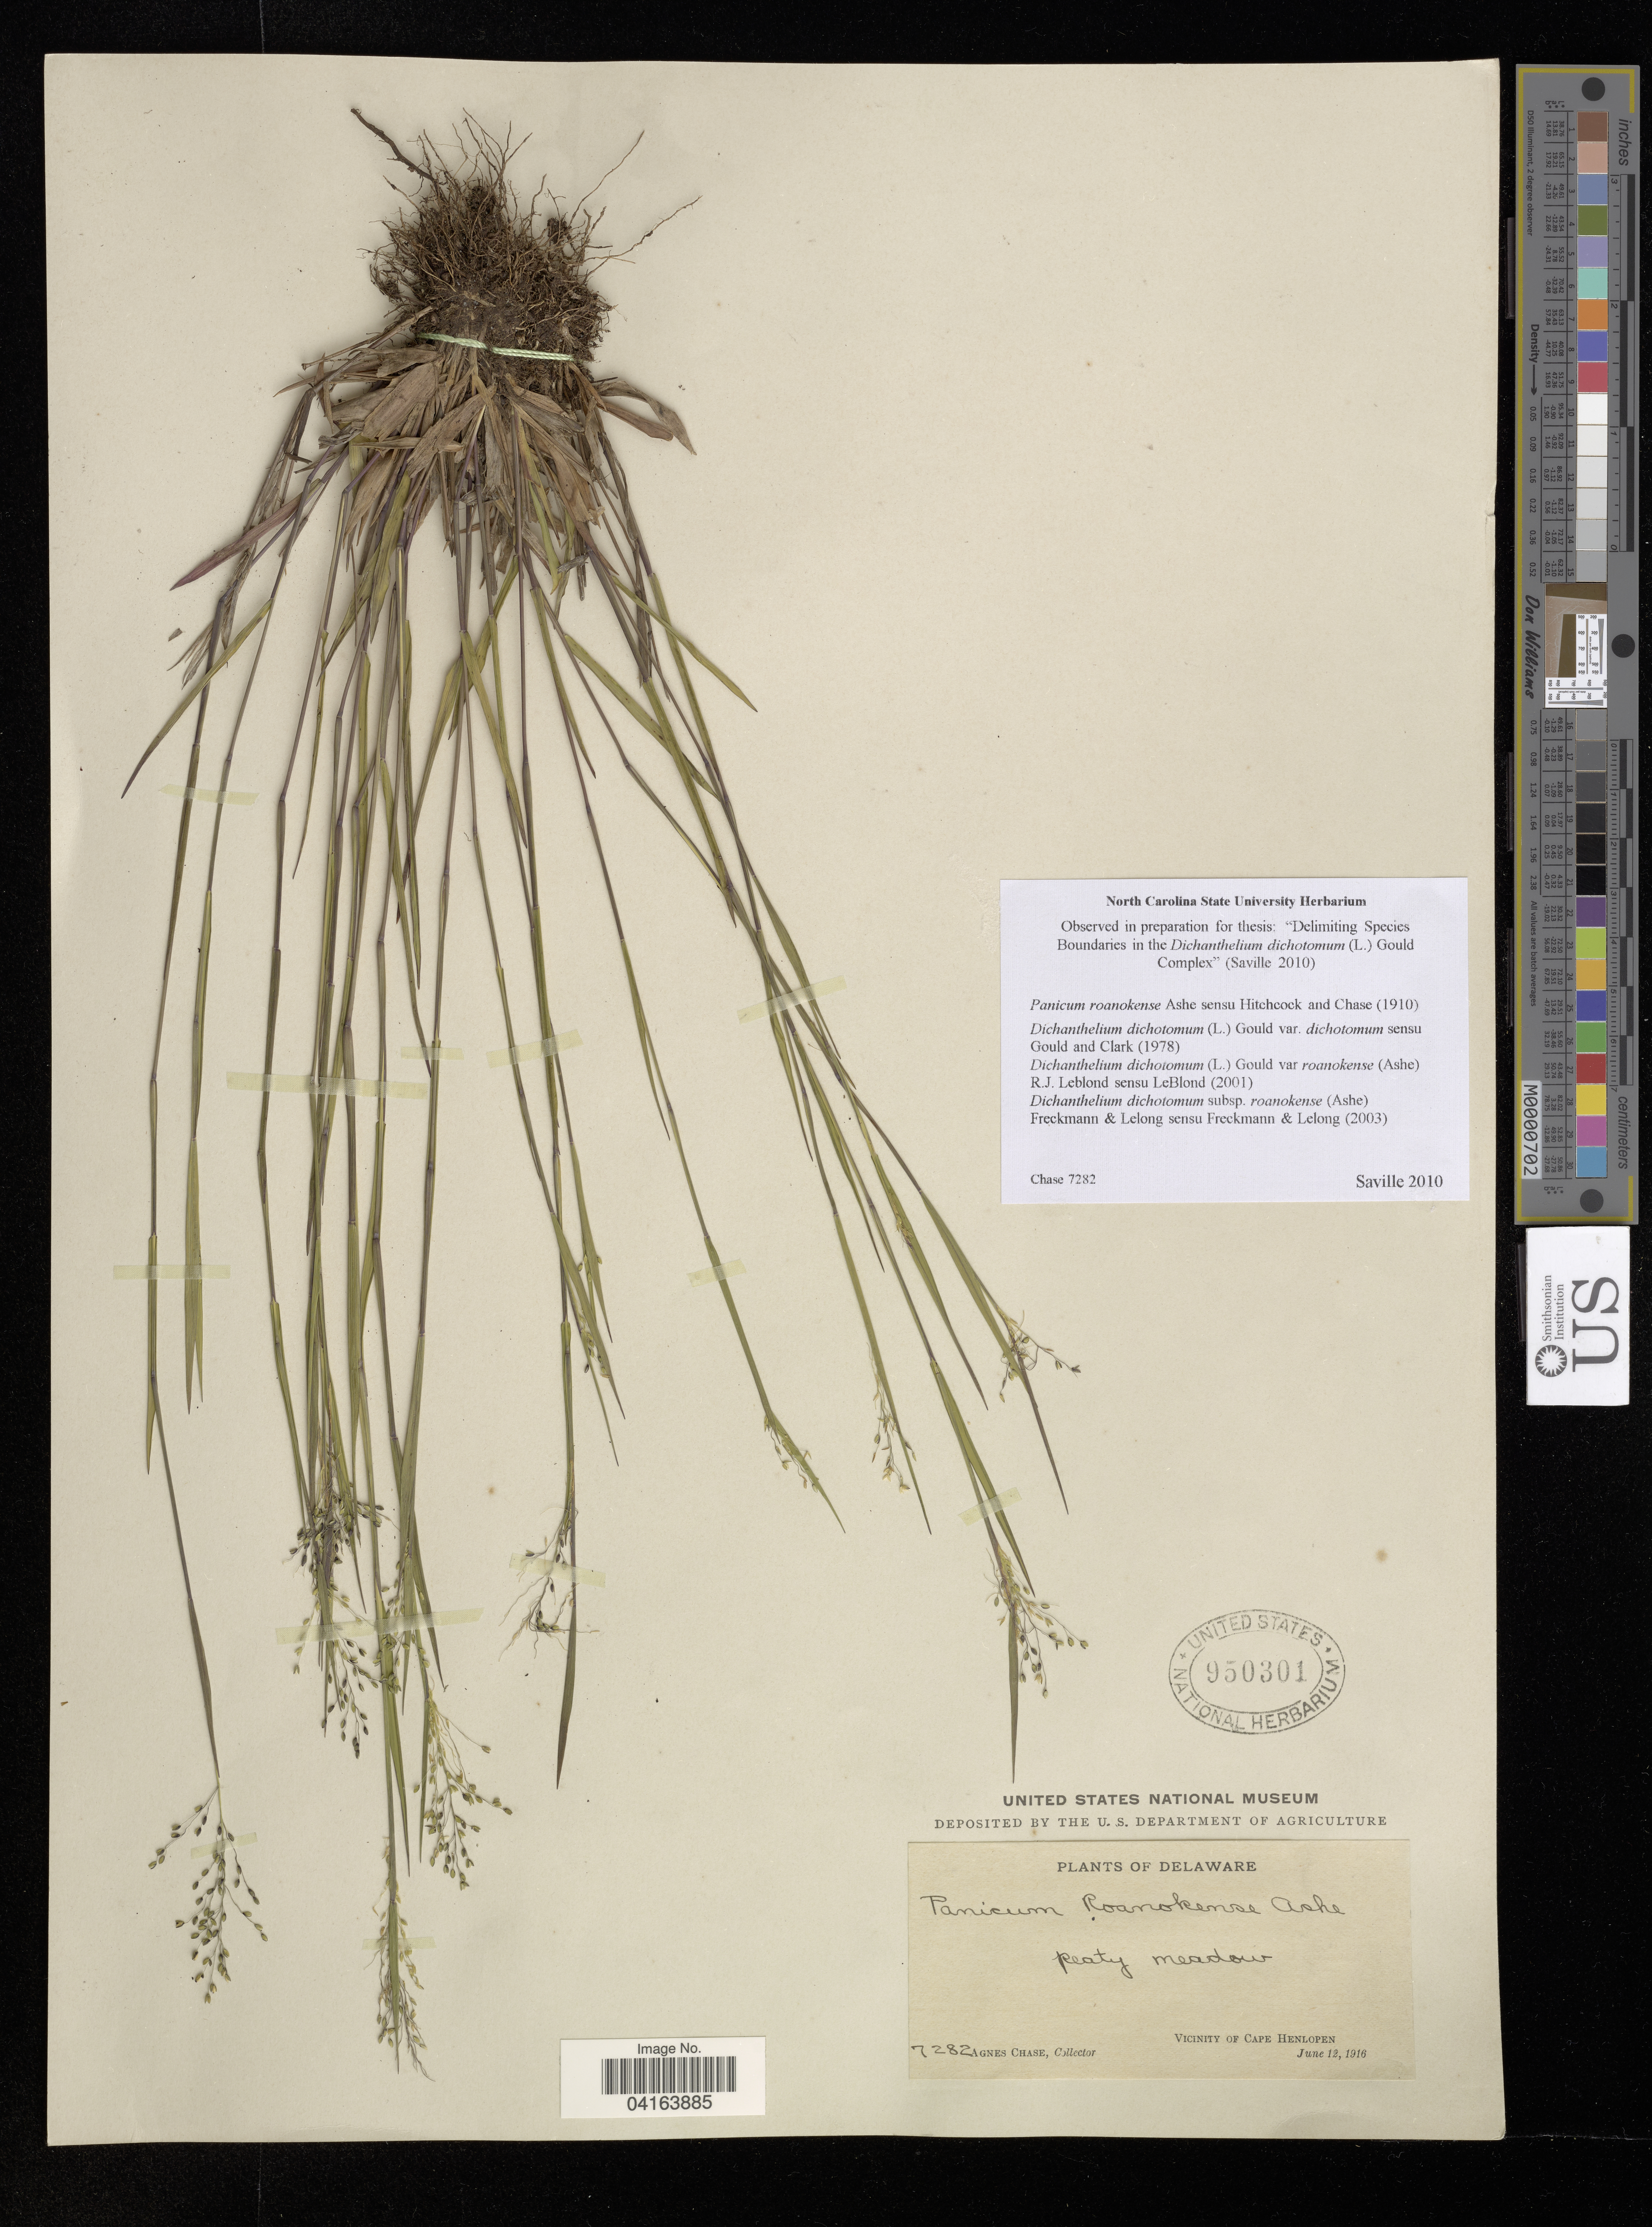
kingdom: Plantae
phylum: Tracheophyta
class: Liliopsida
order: Poales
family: Poaceae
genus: Dichanthelium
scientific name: Dichanthelium dichotomum subsp. roanokense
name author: (Ashe) LeBlond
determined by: Saville, A. C., (NCSC), North Carolina State University (UNITED STATES)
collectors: A. Chase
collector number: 7282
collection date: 1916-06-12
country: United States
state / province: Delaware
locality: Vicinity of Cape Henlopen.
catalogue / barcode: US 950301